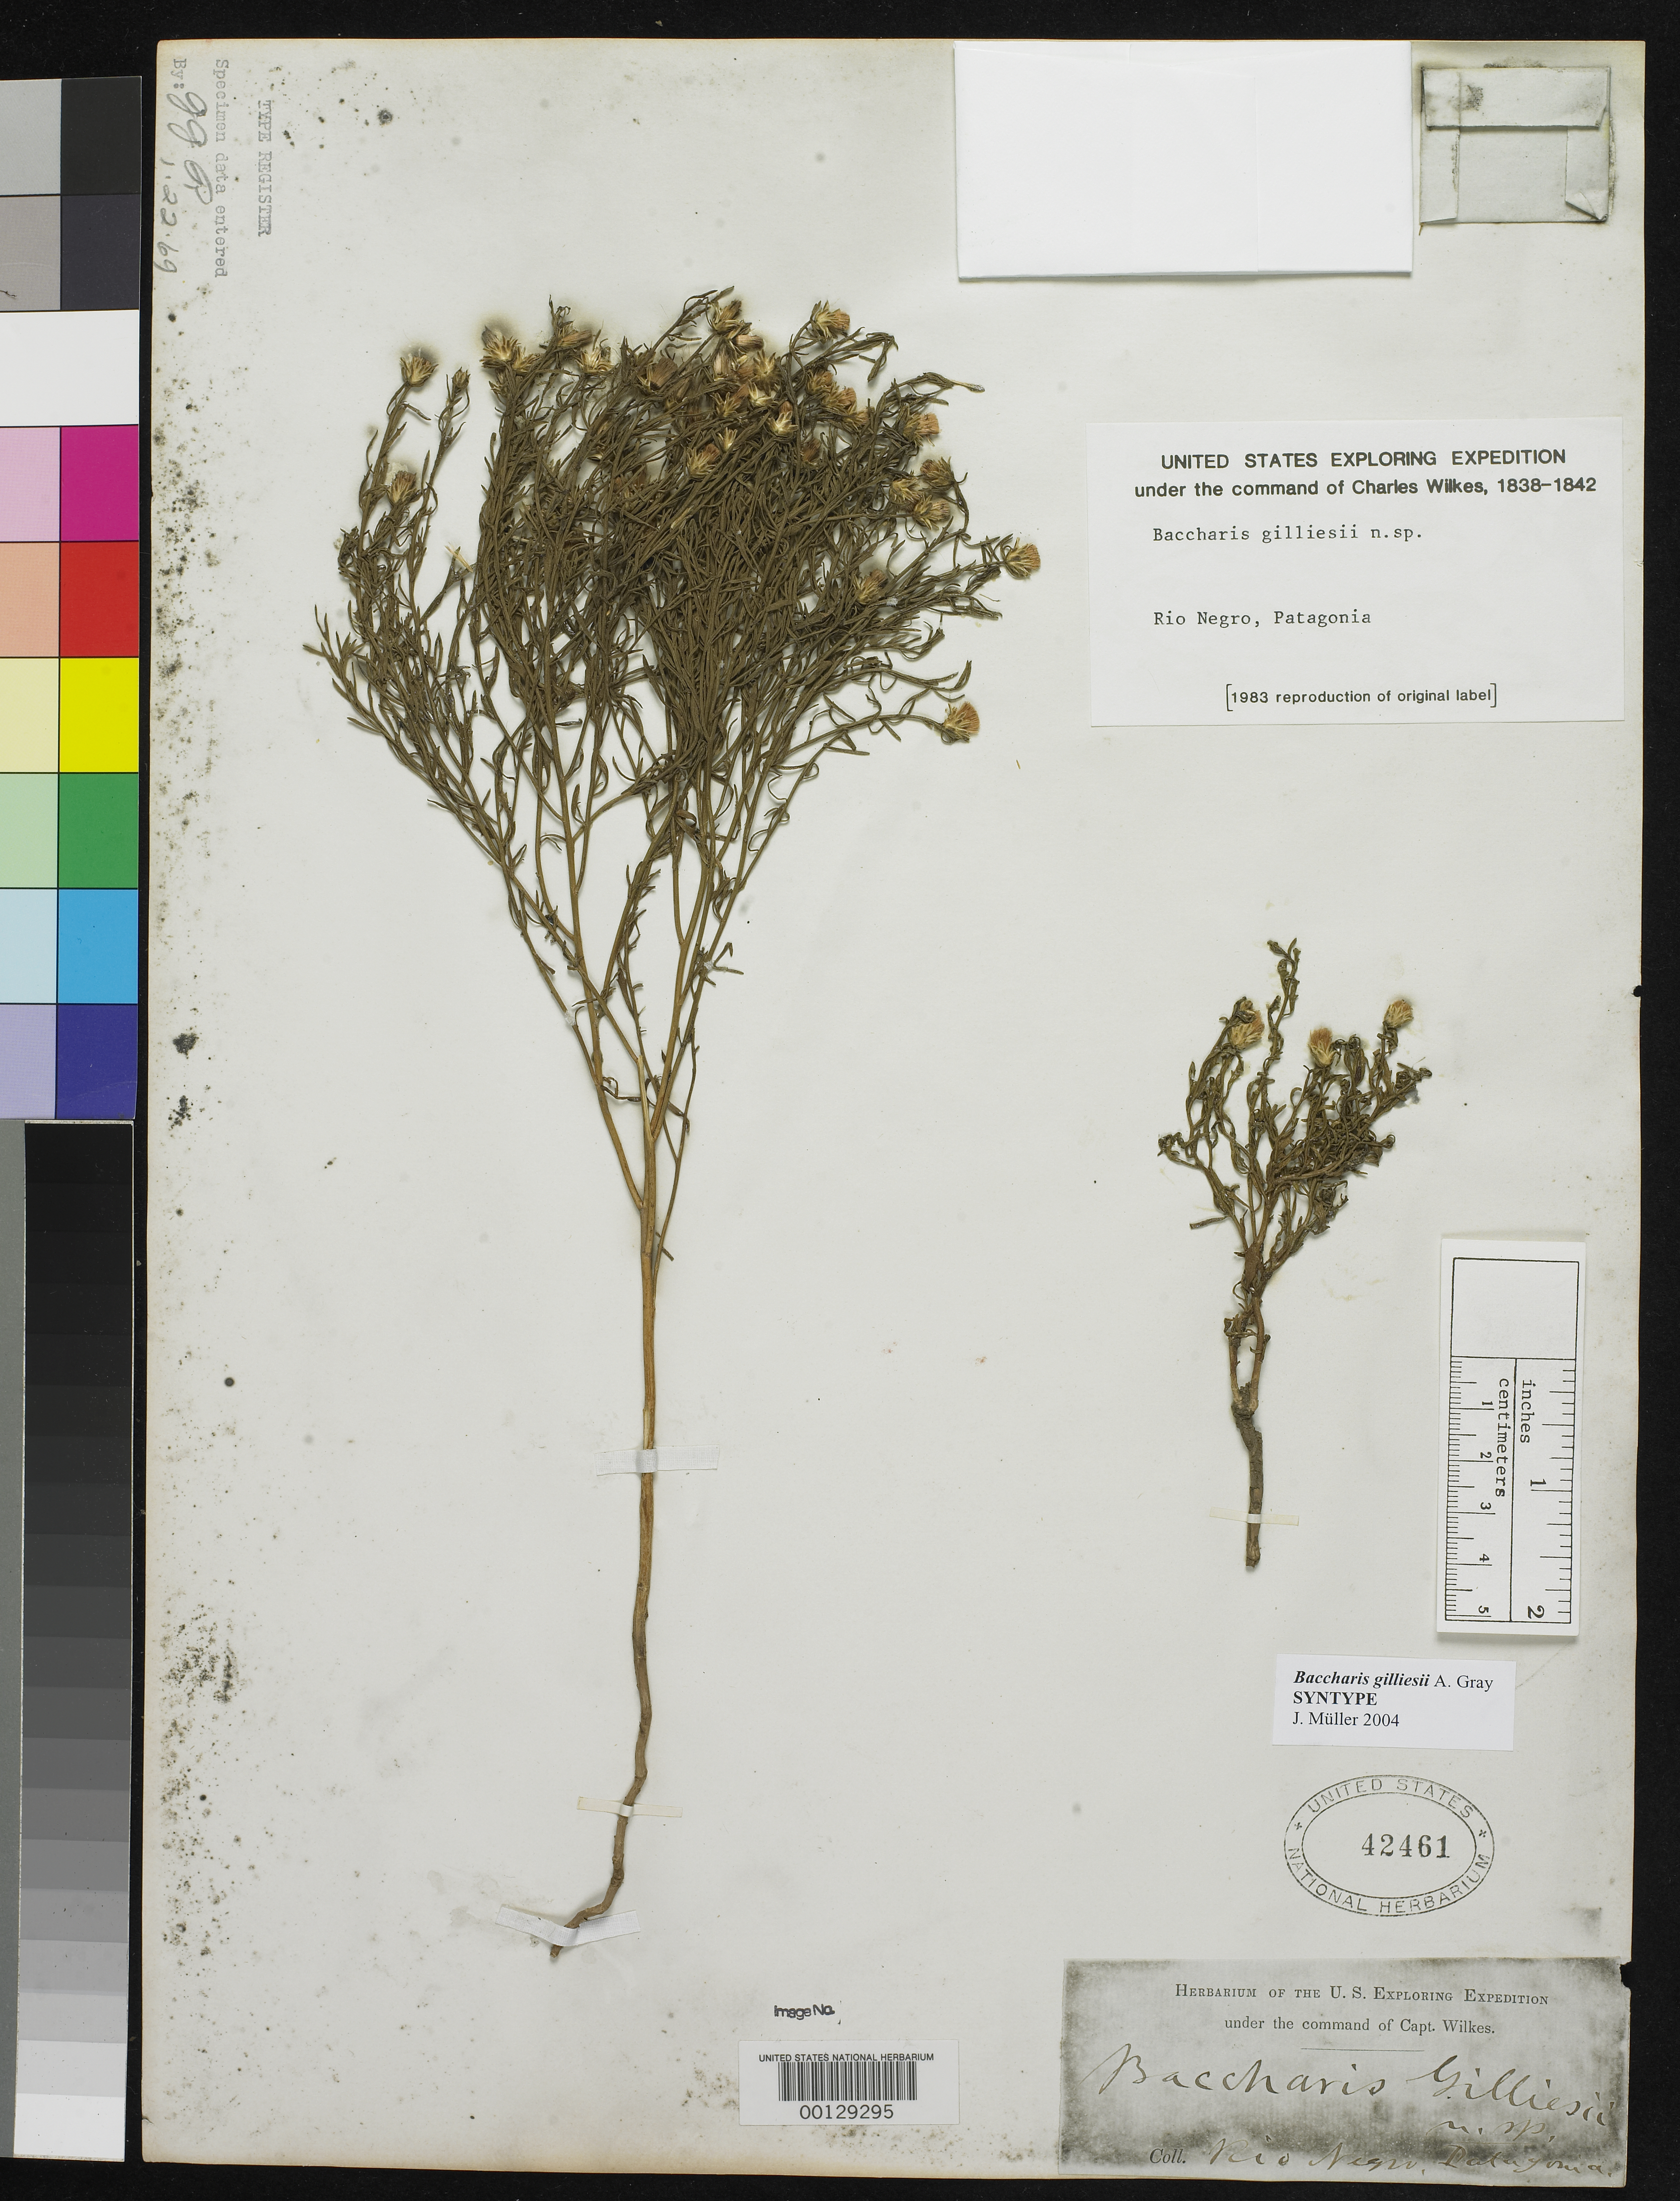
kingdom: Plantae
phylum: Tracheophyta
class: Magnoliopsida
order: Asterales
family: Asteraceae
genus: Baccharis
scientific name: Baccharis gilliesii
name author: A. Gray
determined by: Müller, Jochen, (JE)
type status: Syntype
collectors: Wilkes Explor. Exped.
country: Argentina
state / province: Río Negro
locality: Patagonia.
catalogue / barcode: US 42461